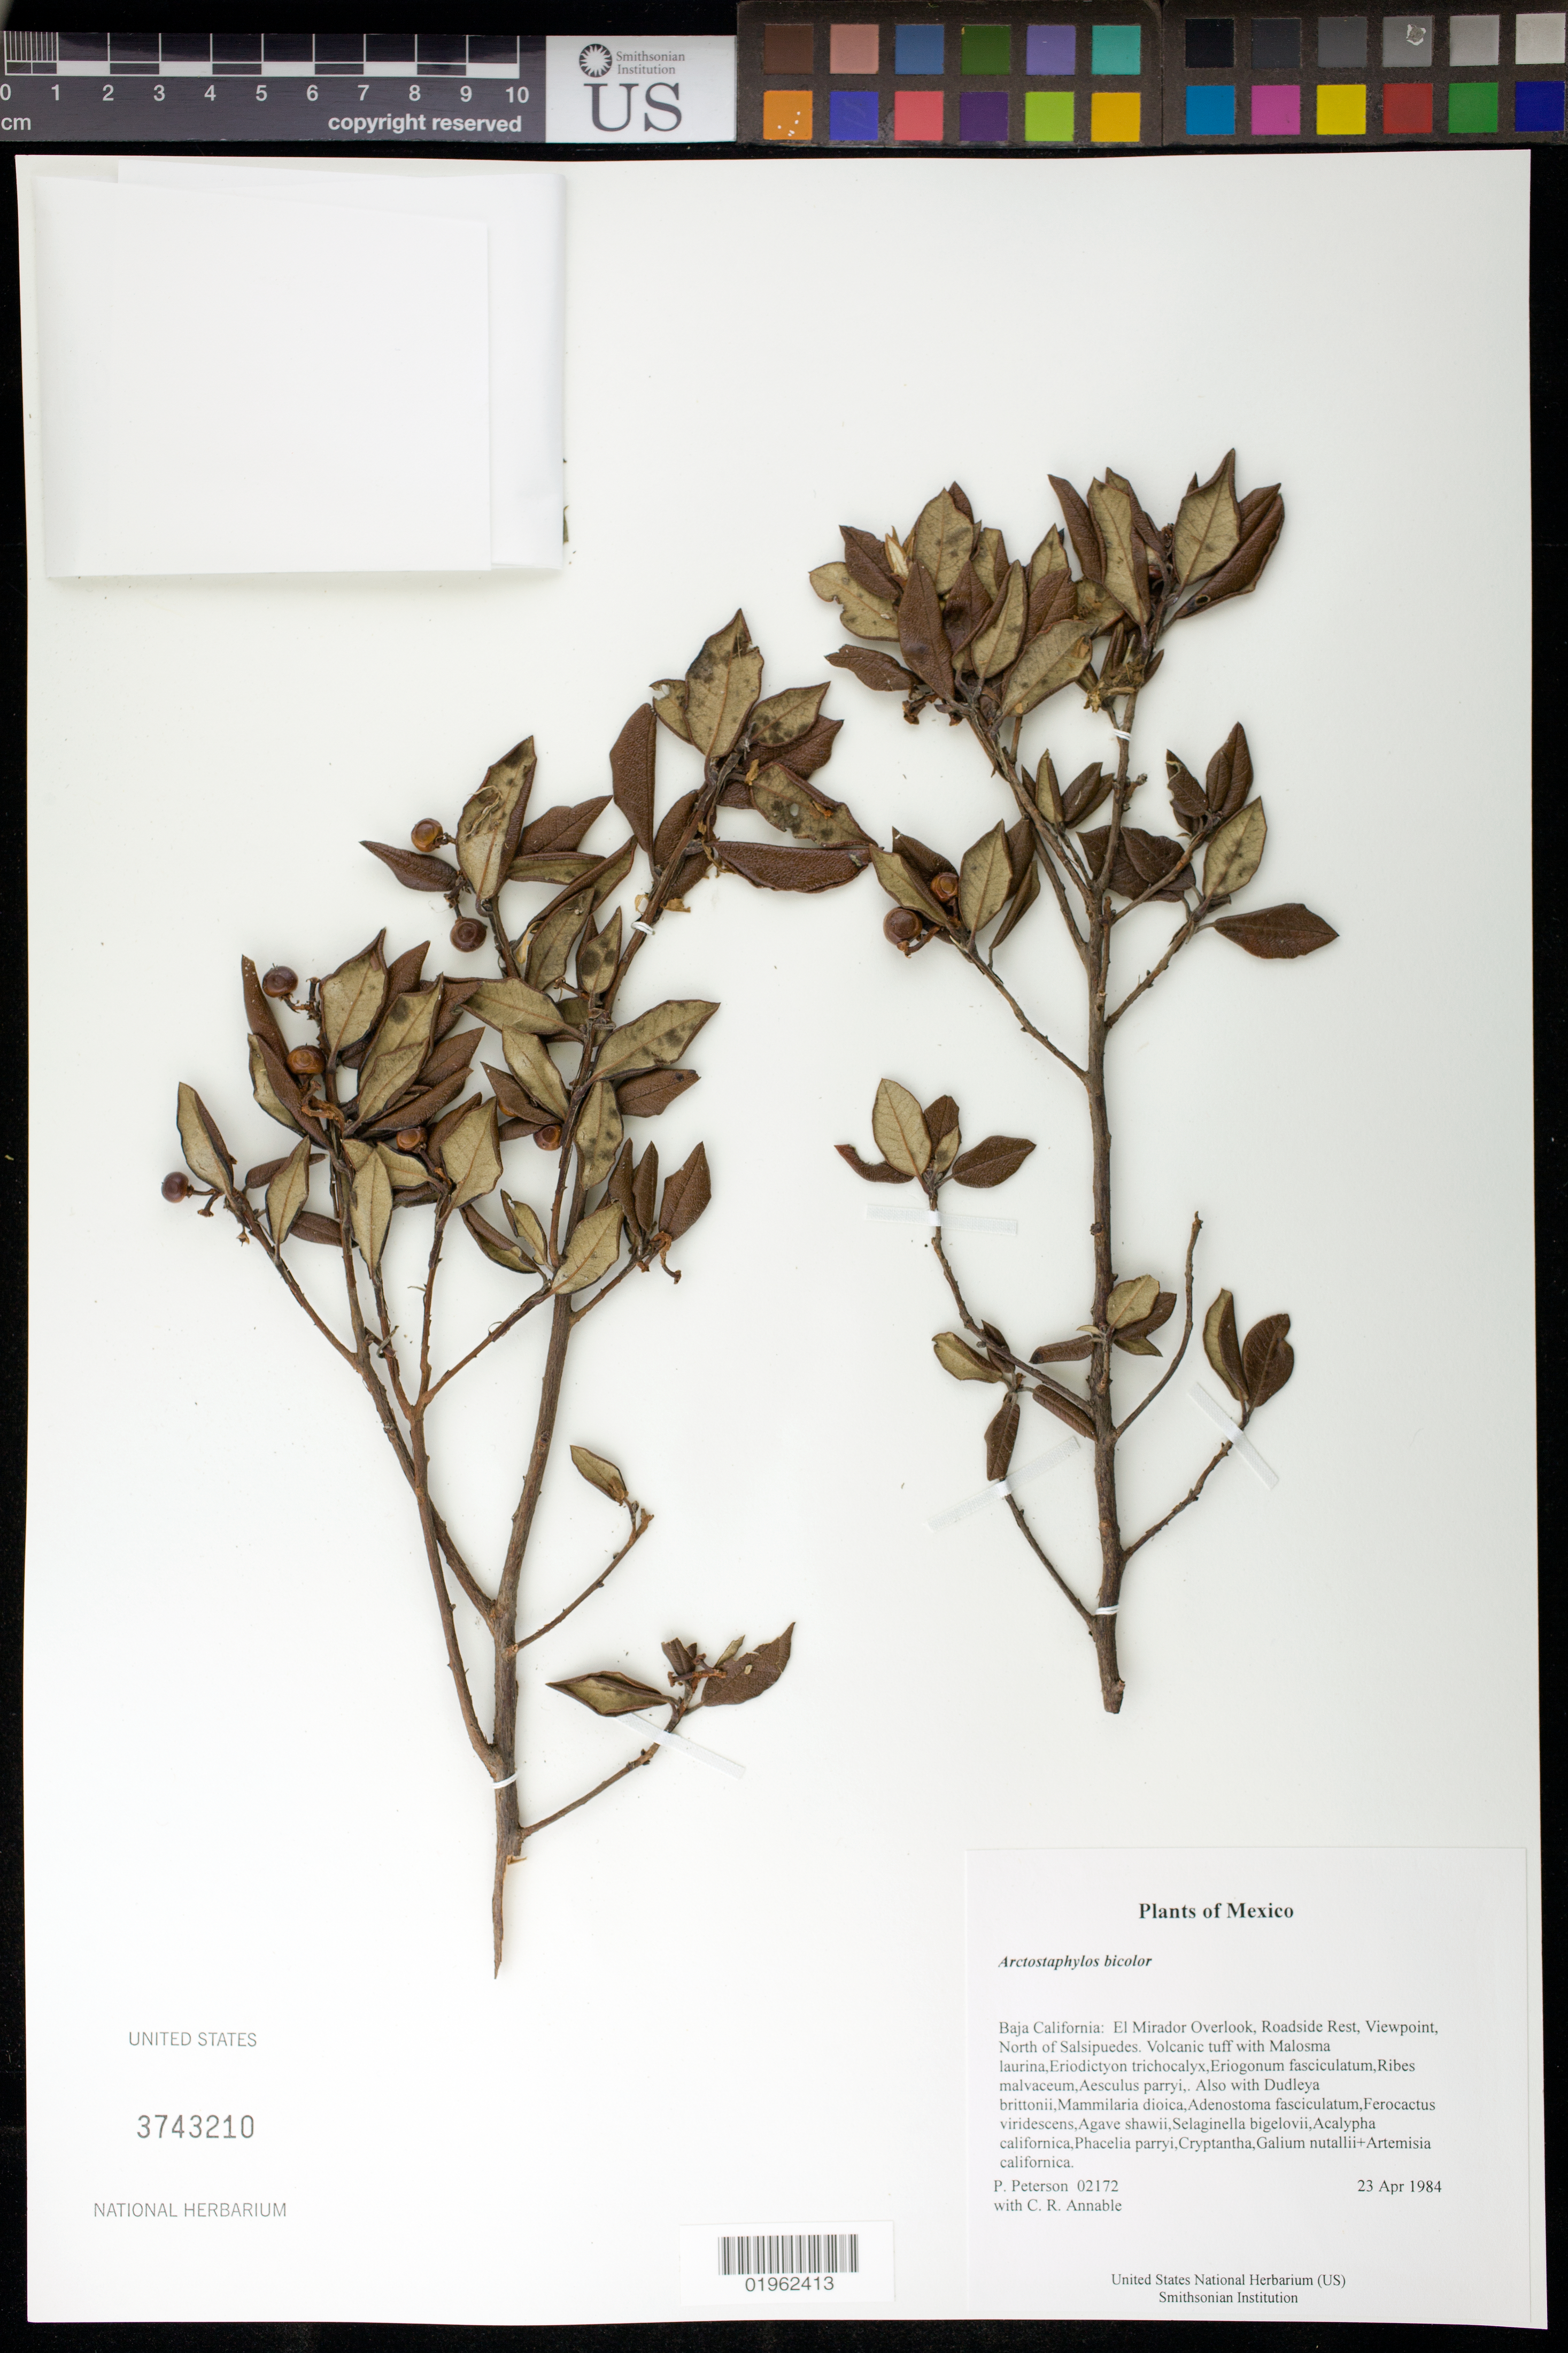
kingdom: Plantae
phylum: Tracheophyta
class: Magnoliopsida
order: Ericales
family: Ericaceae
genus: Arctostaphylos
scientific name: Arctostaphylos bicolor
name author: (Nutt.) A. Gray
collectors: P. M. Peterson & C. R. Annable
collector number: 02172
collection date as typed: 23 Apr 1984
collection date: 1984-04-23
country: Mexico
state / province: Baja California Norte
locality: El Mirador Overlook, Roadside Rest, Viewpoint, North of Salsipuedes.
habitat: Volcanic tuff with Malosma laurina,Eriodictyon trichocalyx,Eriogonum fasciculatum,Ribes malvaceum,Aesculus parryi,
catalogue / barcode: US 3743210